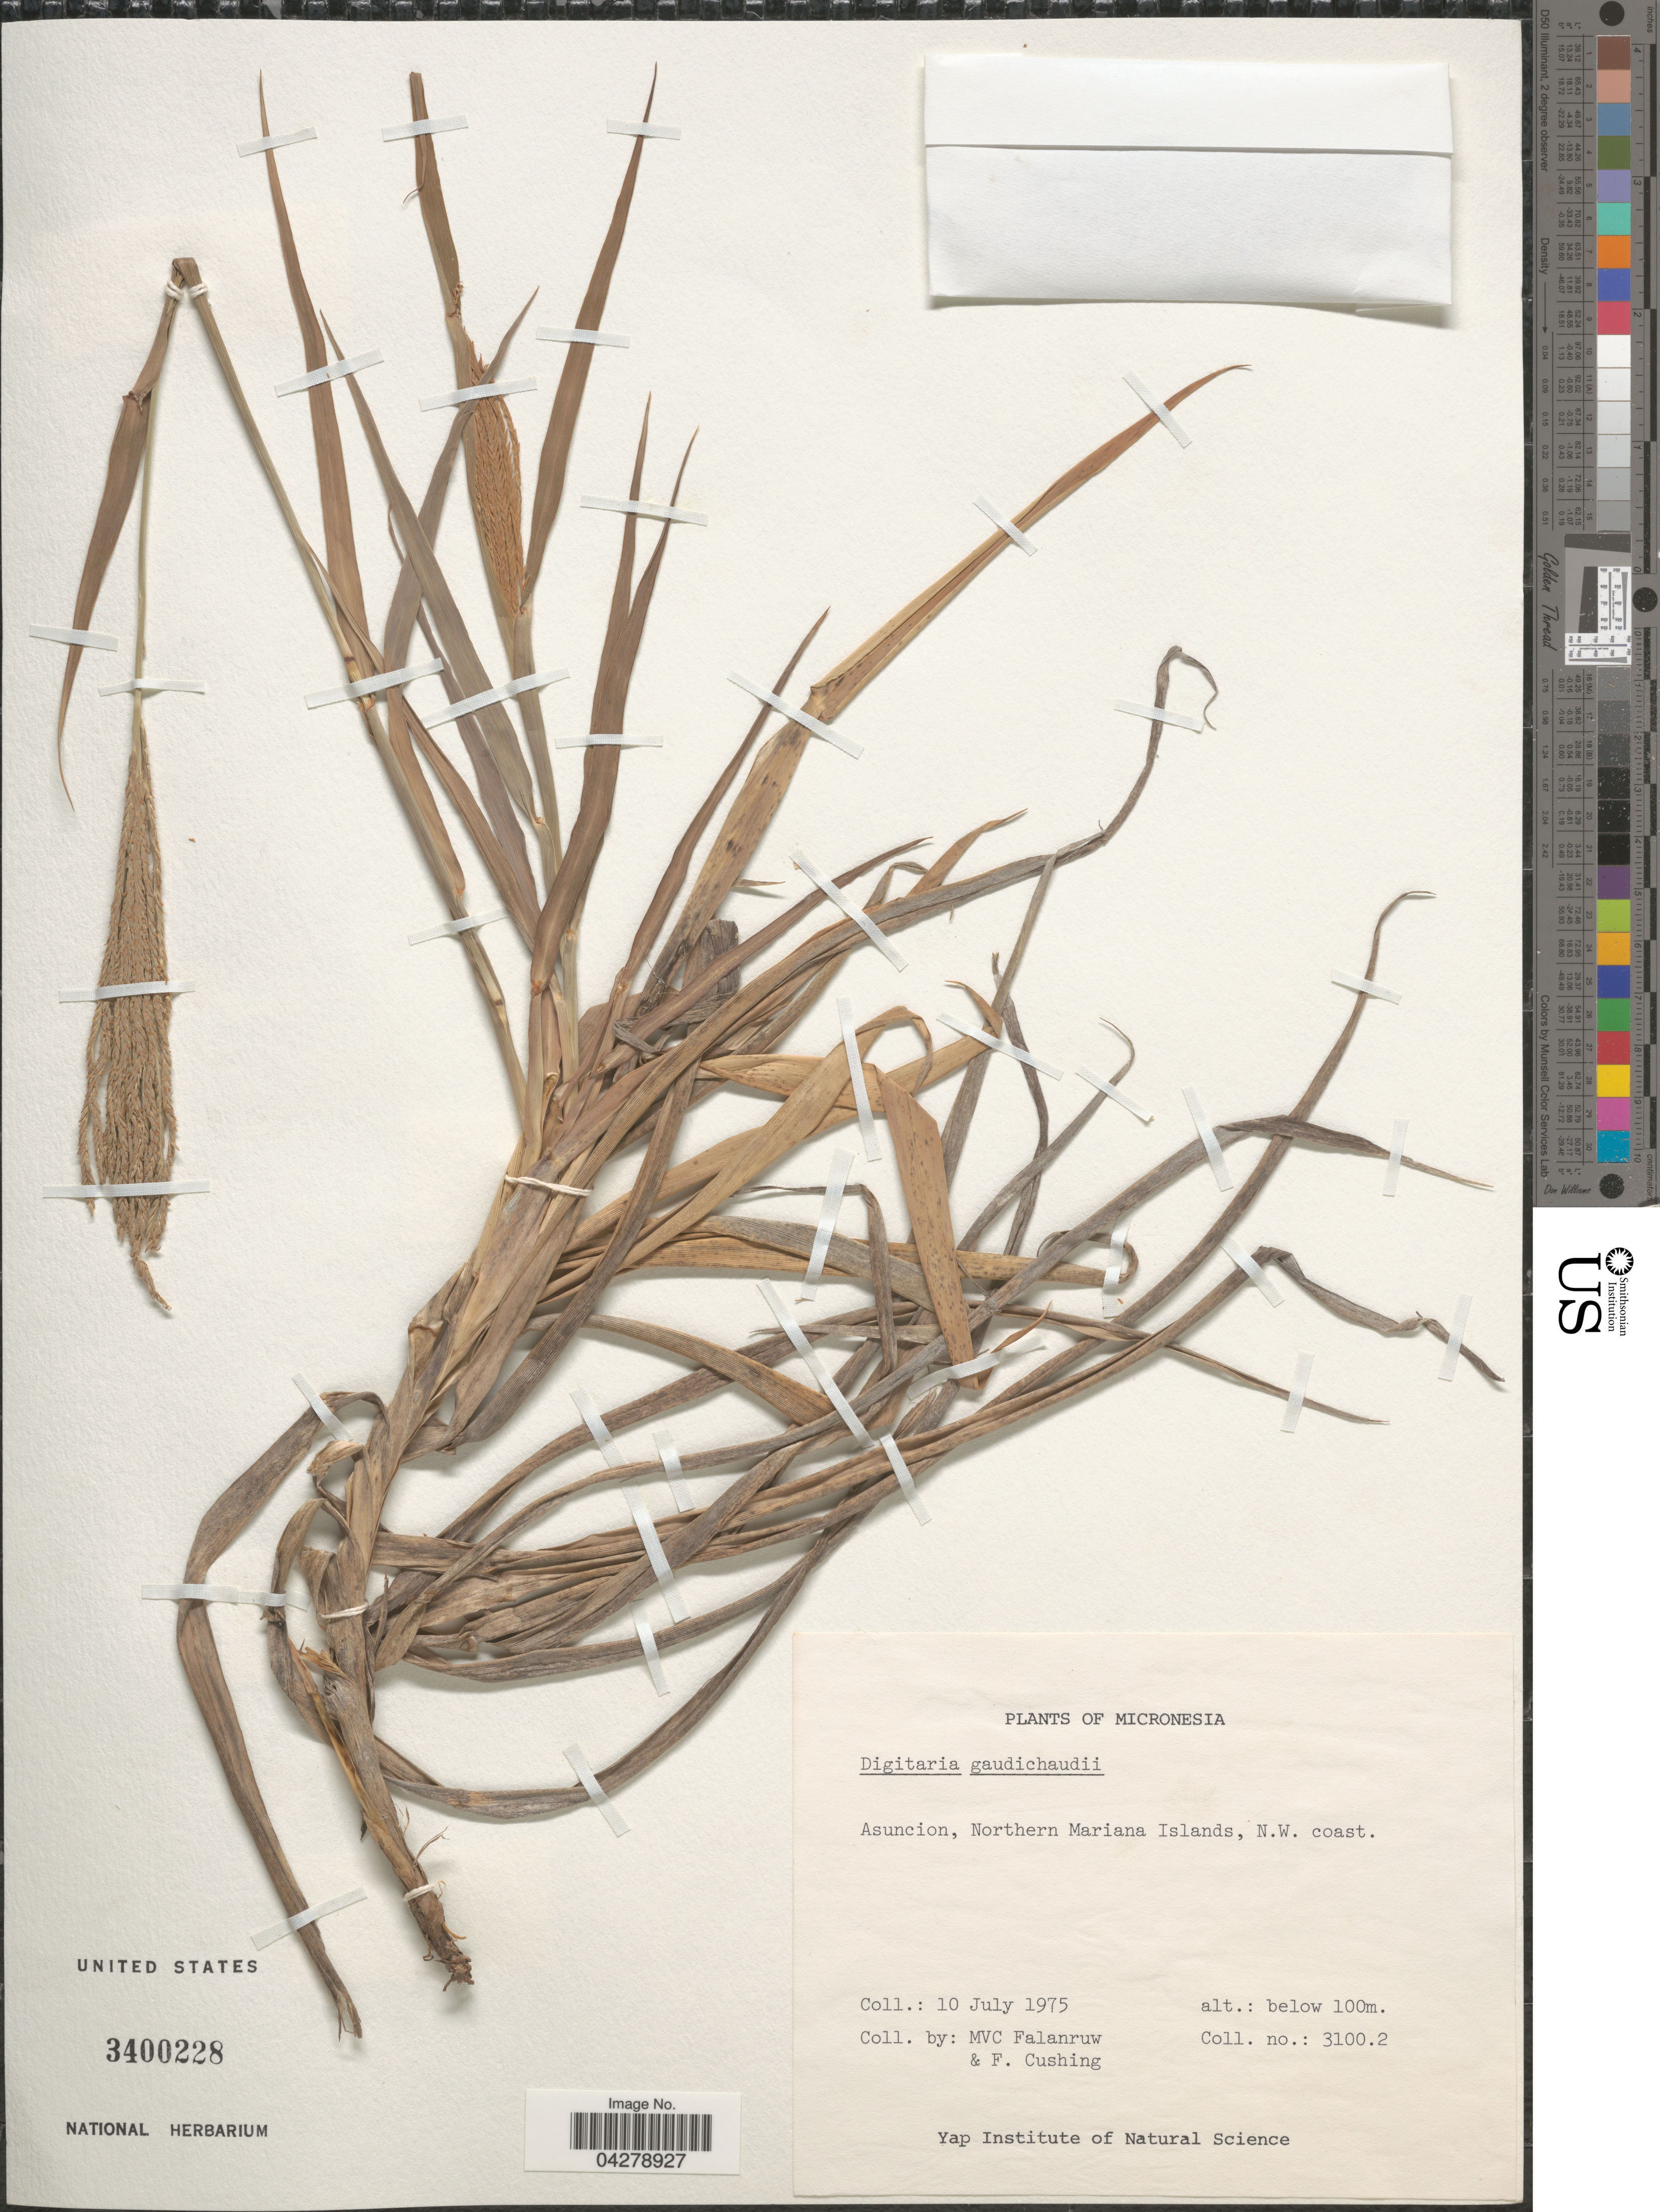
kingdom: Plantae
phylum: Tracheophyta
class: Liliopsida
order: Poales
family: Poaceae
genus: Digitaria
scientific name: Digitaria gaudichaudii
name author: (Kunth) Ham.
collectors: M. V. Falanruw & F. Cushing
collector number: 3100.2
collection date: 1975-07-10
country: Northern Mariana Islands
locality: Micronesia. Asuncion, Northern Mariana Islands, N.W. coast.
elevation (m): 100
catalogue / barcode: US 3400228